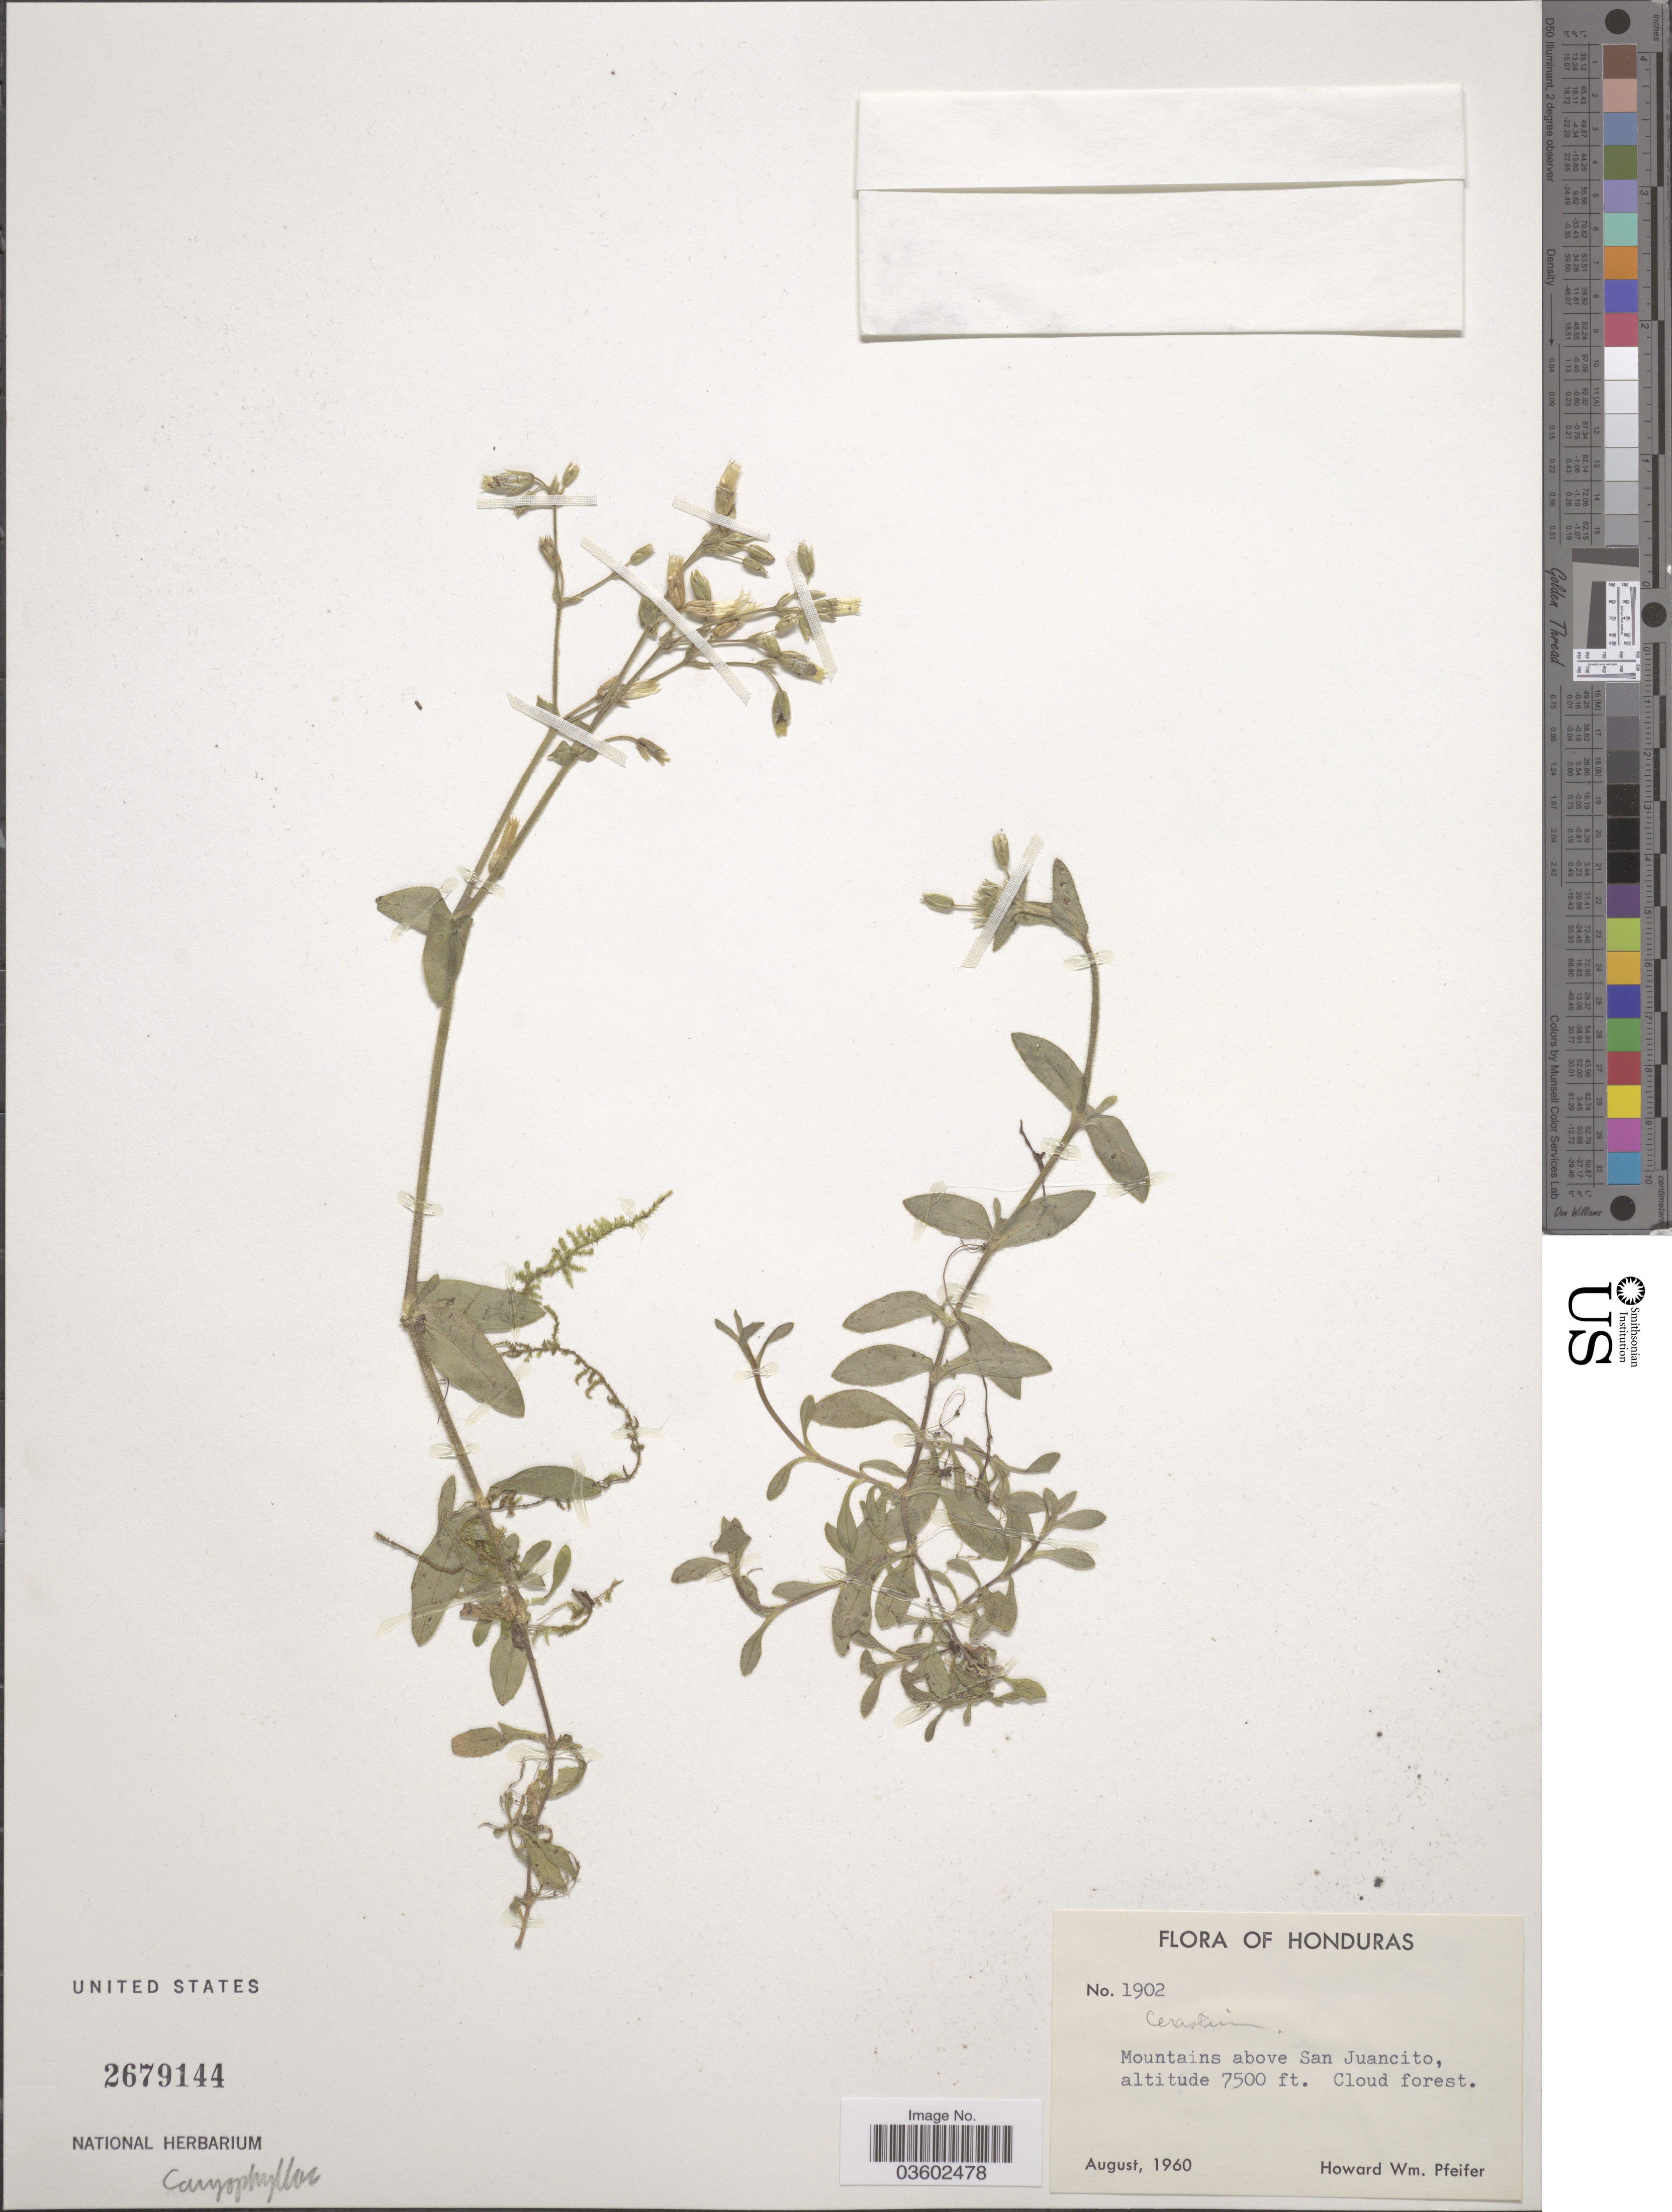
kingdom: Plantae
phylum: Tracheophyta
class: Magnoliopsida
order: Caryophyllales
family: Caryophyllaceae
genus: Cerastium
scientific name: Cerastium sp.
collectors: H. W. Pfeifer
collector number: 1902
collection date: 1960-08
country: Honduras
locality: Mountains above San Juancito.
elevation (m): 2286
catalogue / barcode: US 2679144